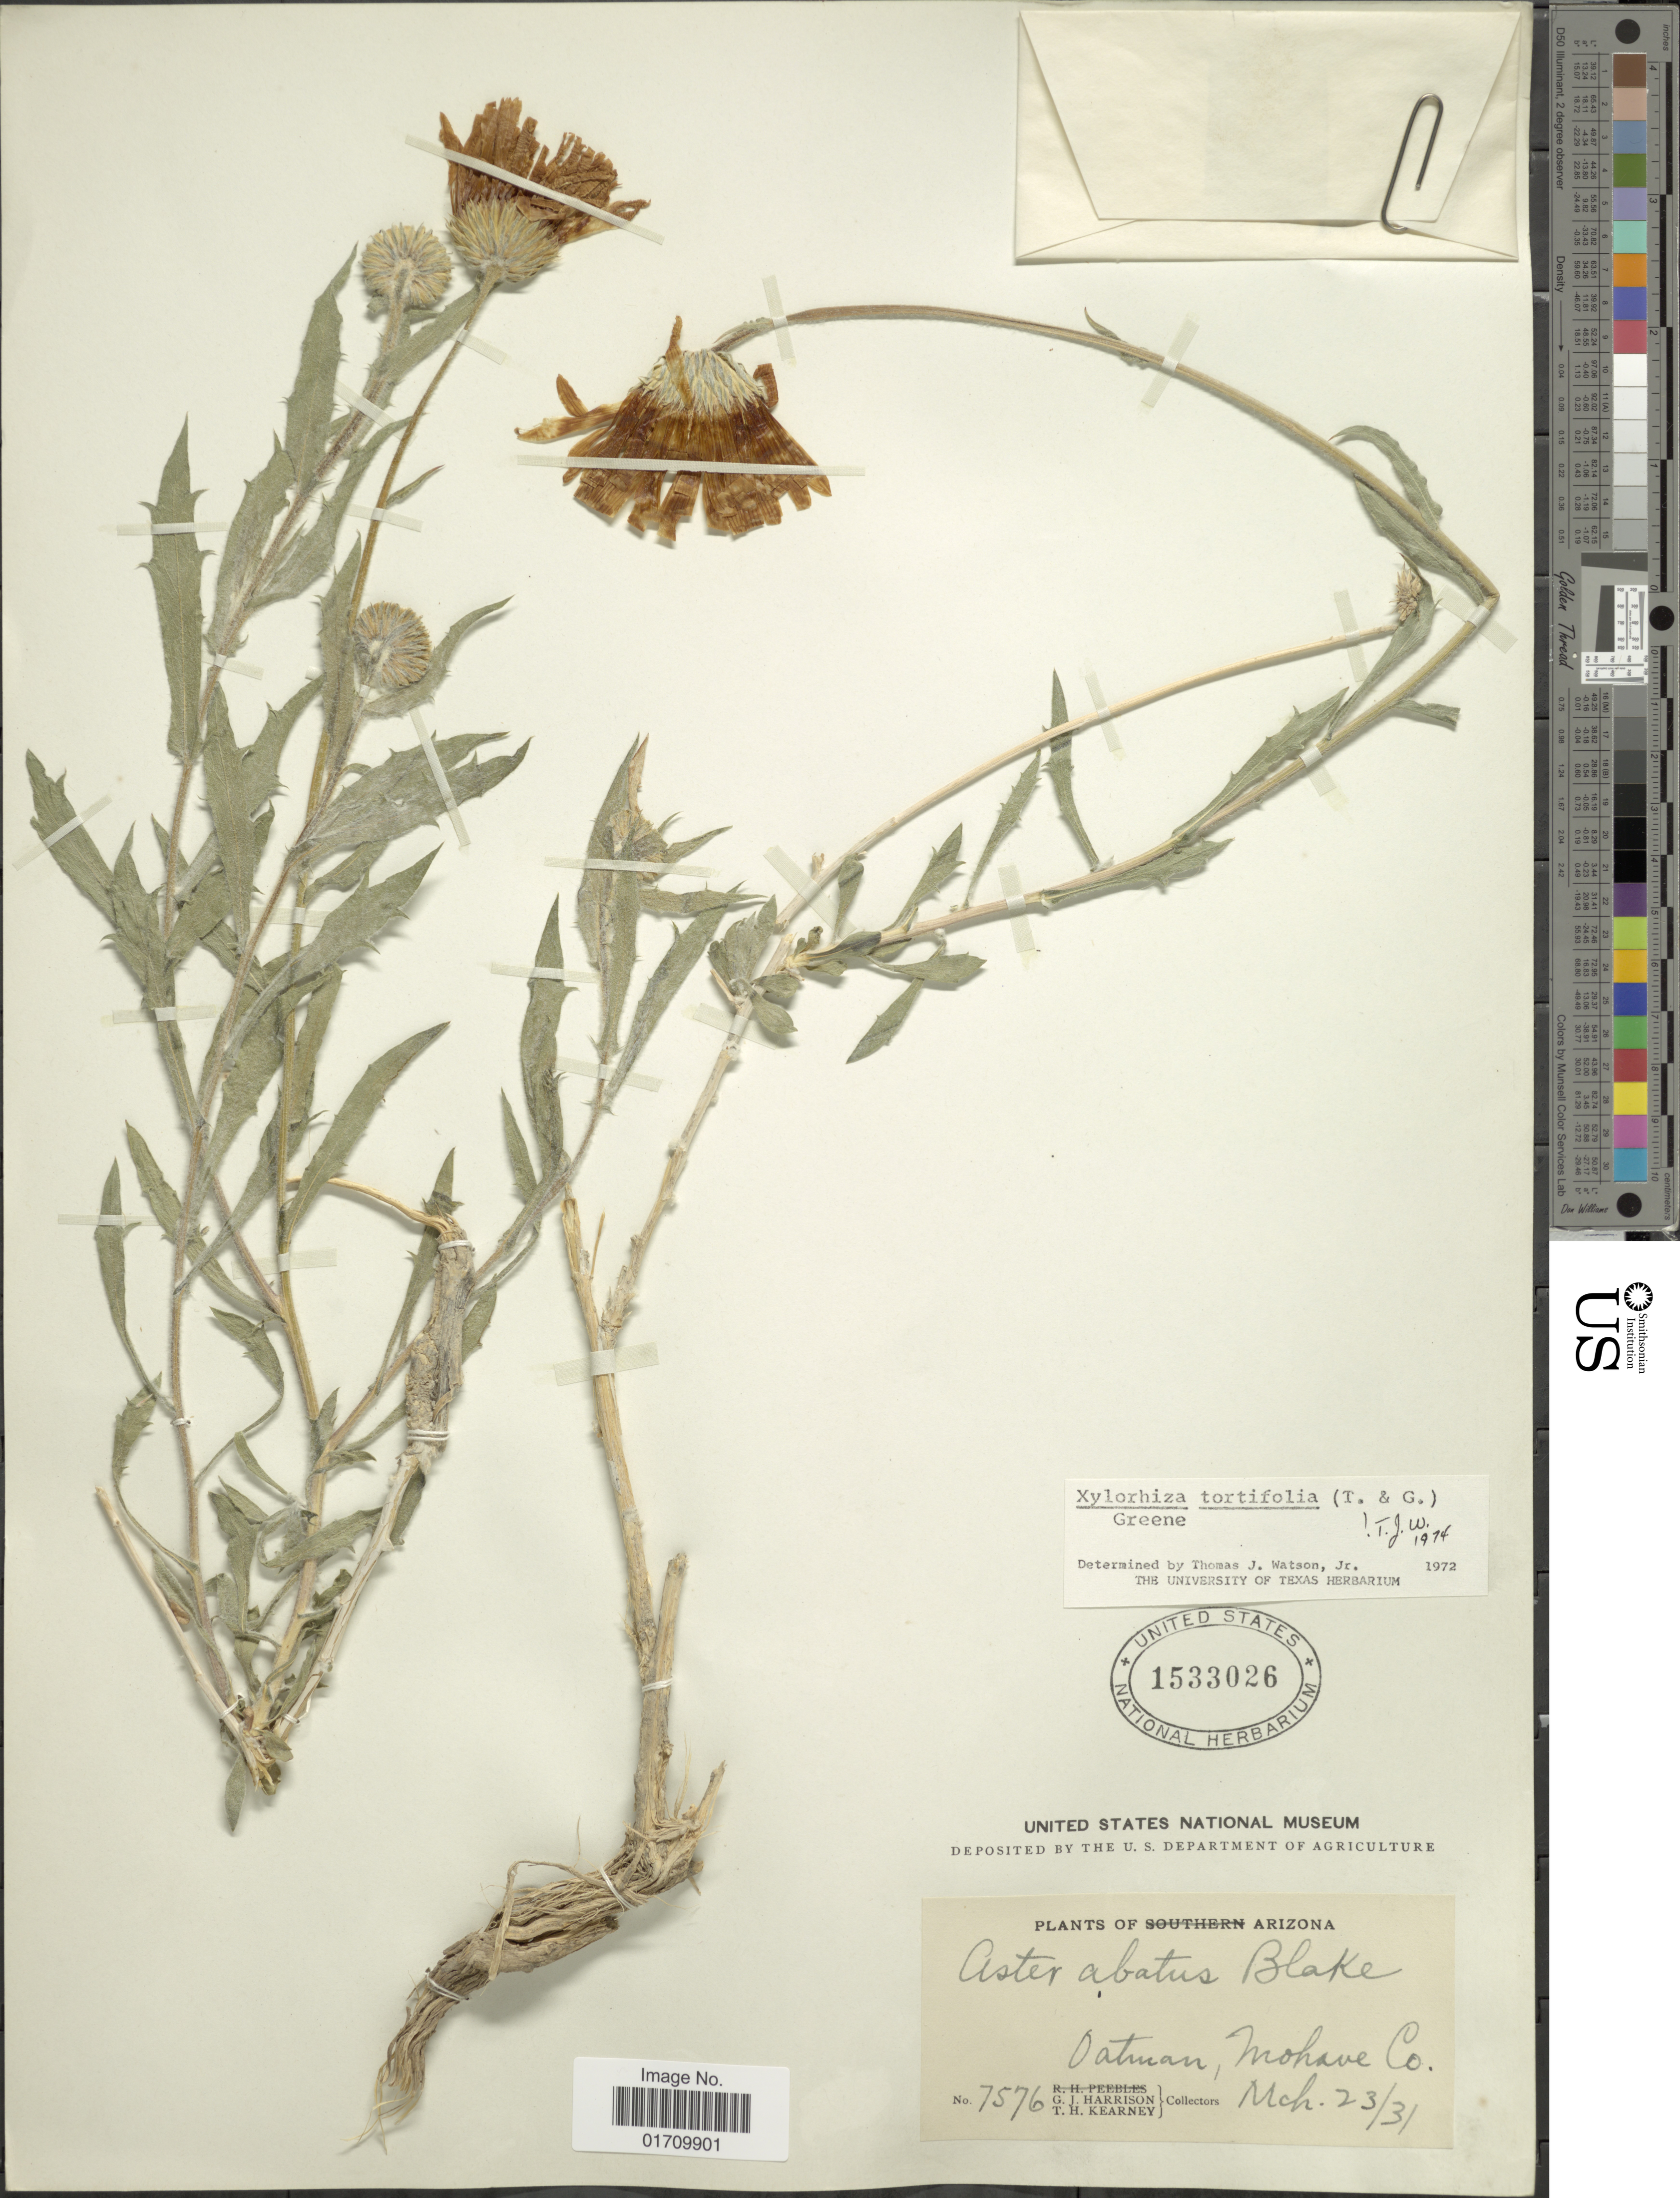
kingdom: Plantae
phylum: Tracheophyta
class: Magnoliopsida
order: Asterales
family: Asteraceae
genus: Xylorhiza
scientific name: Xylorhiza tortifolia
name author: (Torr. & A. Gray) Greene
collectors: G. J. Harrison & T. H. Kearney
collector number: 7576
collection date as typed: Transcribed d/m/y: 23/3/31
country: United States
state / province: Arizona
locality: Oatman, Mohave Co.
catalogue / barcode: US 1533026